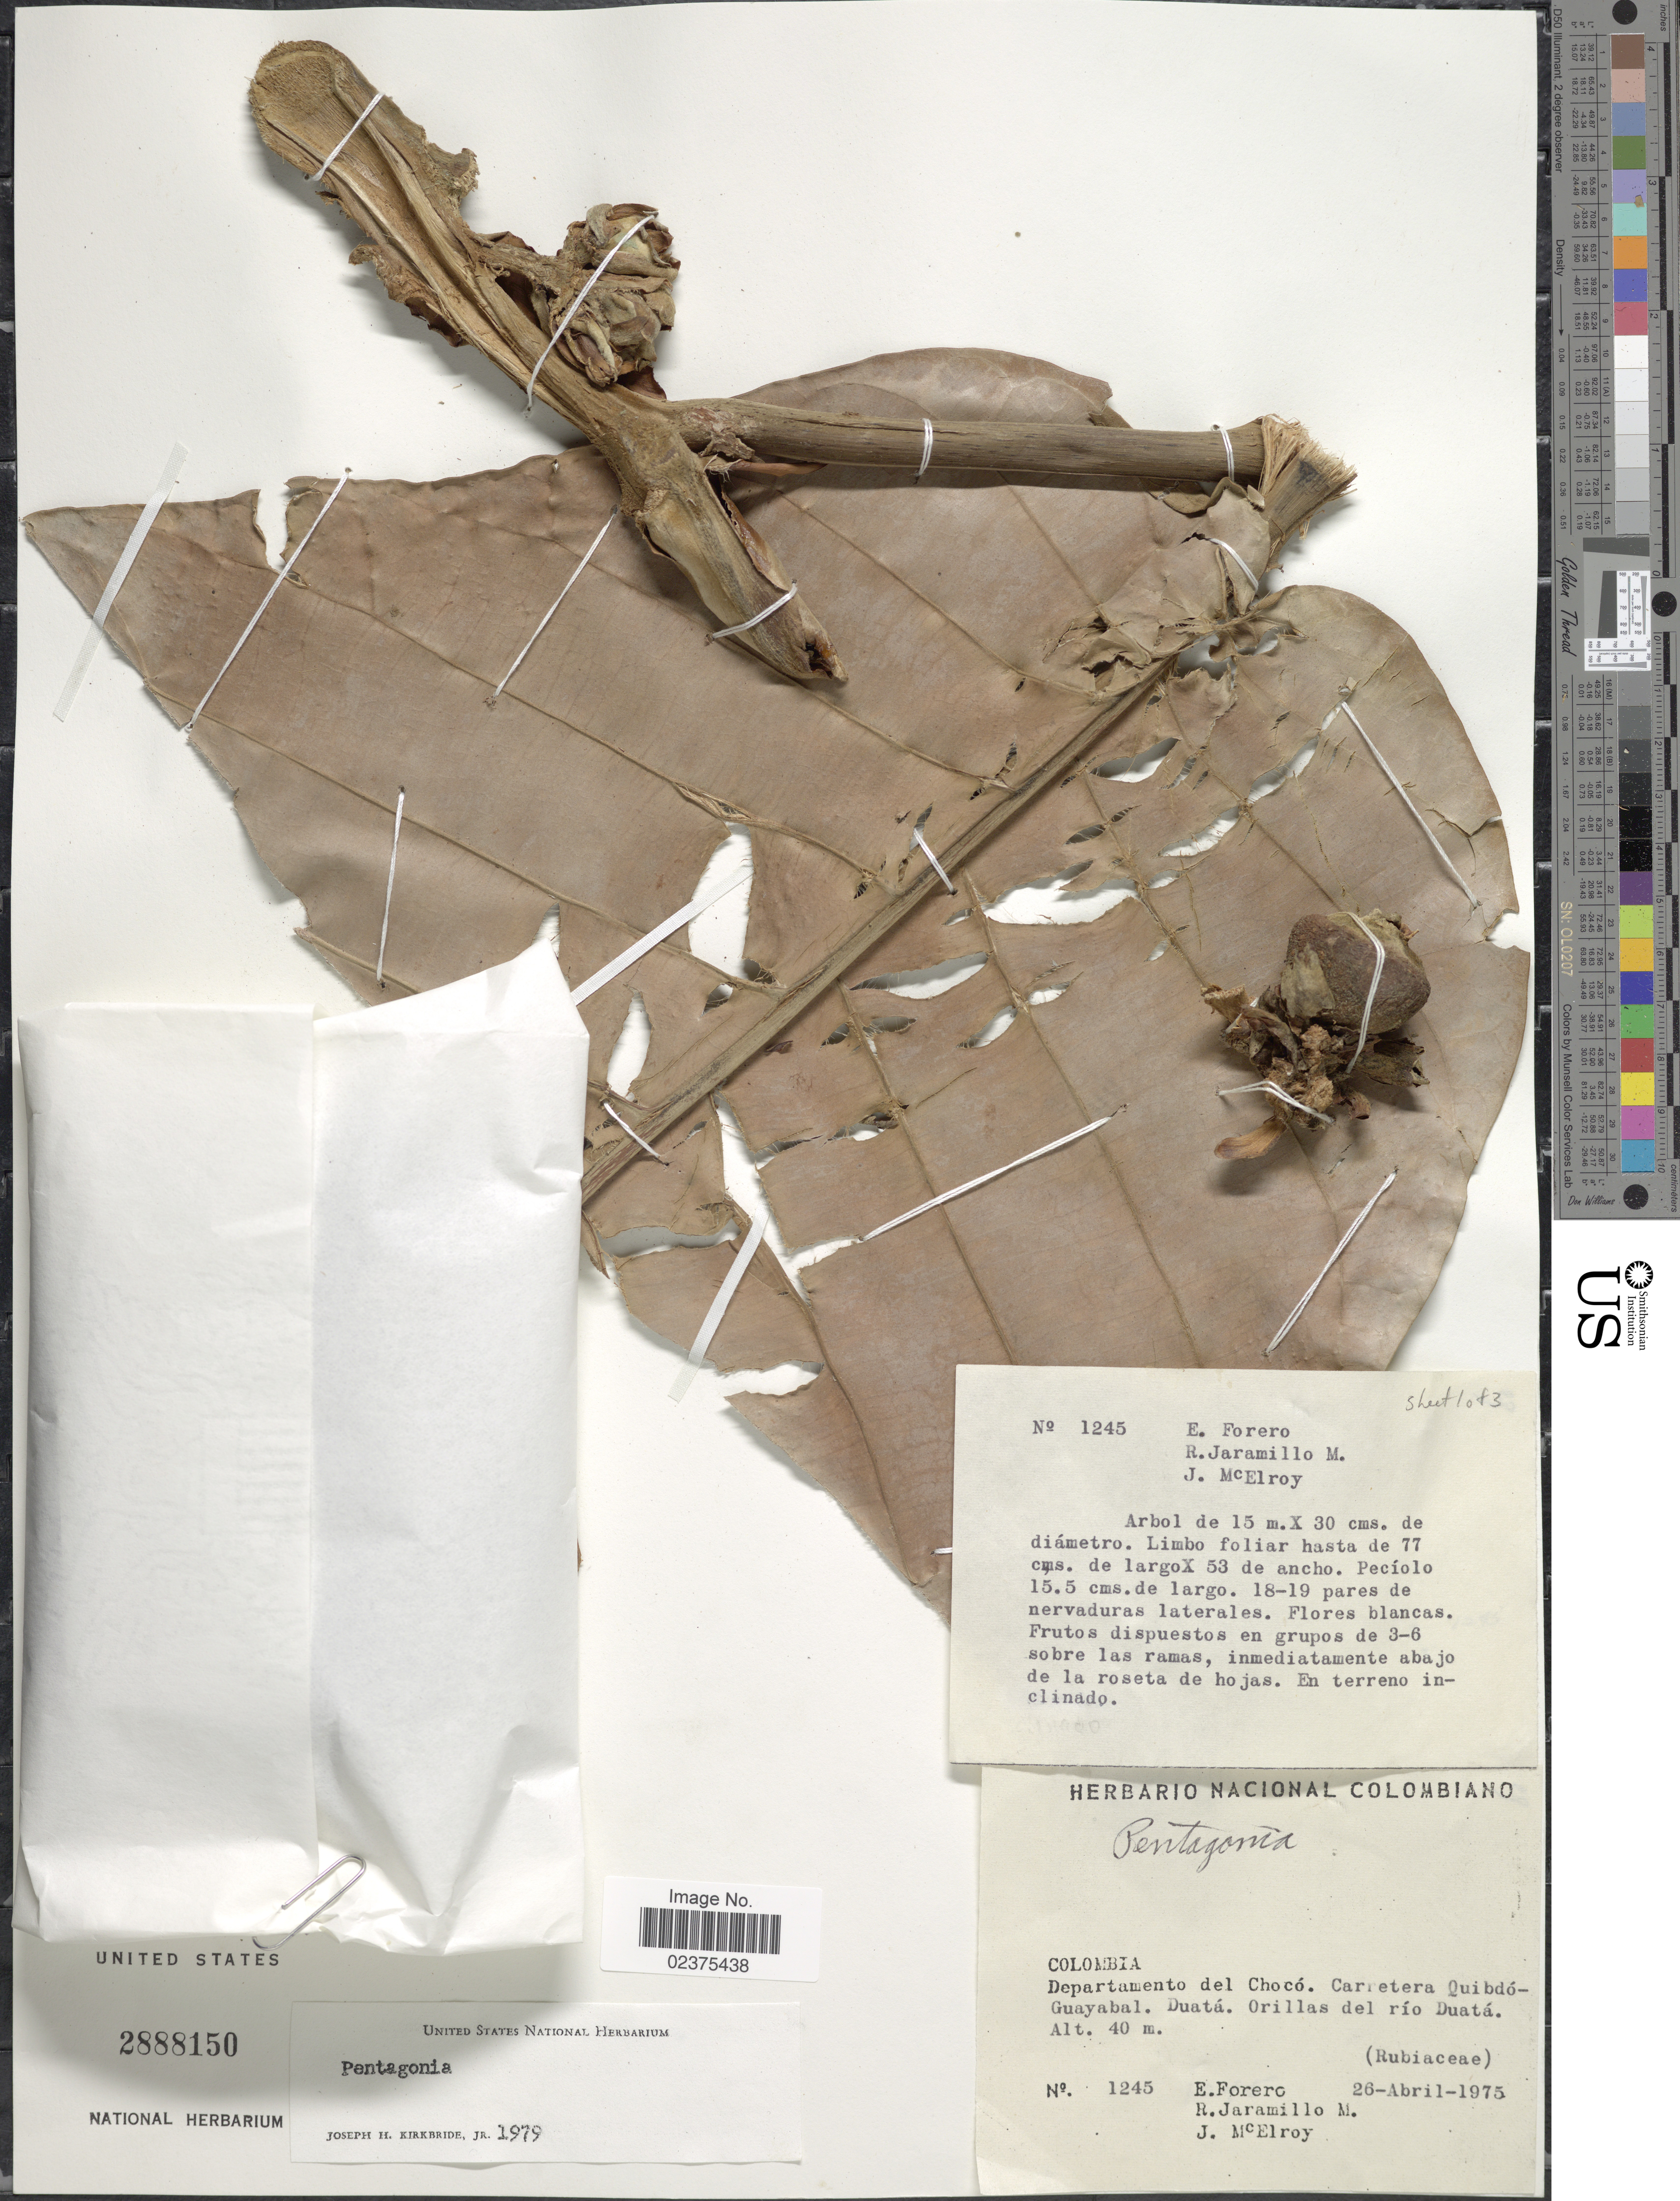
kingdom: Plantae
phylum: Tracheophyta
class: Magnoliopsida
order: Gentianales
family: Rubiaceae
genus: Pentagonia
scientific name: Pentagonia sp.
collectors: E. Forero, R. Jaramillo M. & J. B. McElroy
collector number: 1245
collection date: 1975-04-26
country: Colombia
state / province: Chocó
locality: Departamento del Choco: Carretera Quibdo-Guayabal, Duata, Orillas del rio Duata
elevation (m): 40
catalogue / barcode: US 2888150